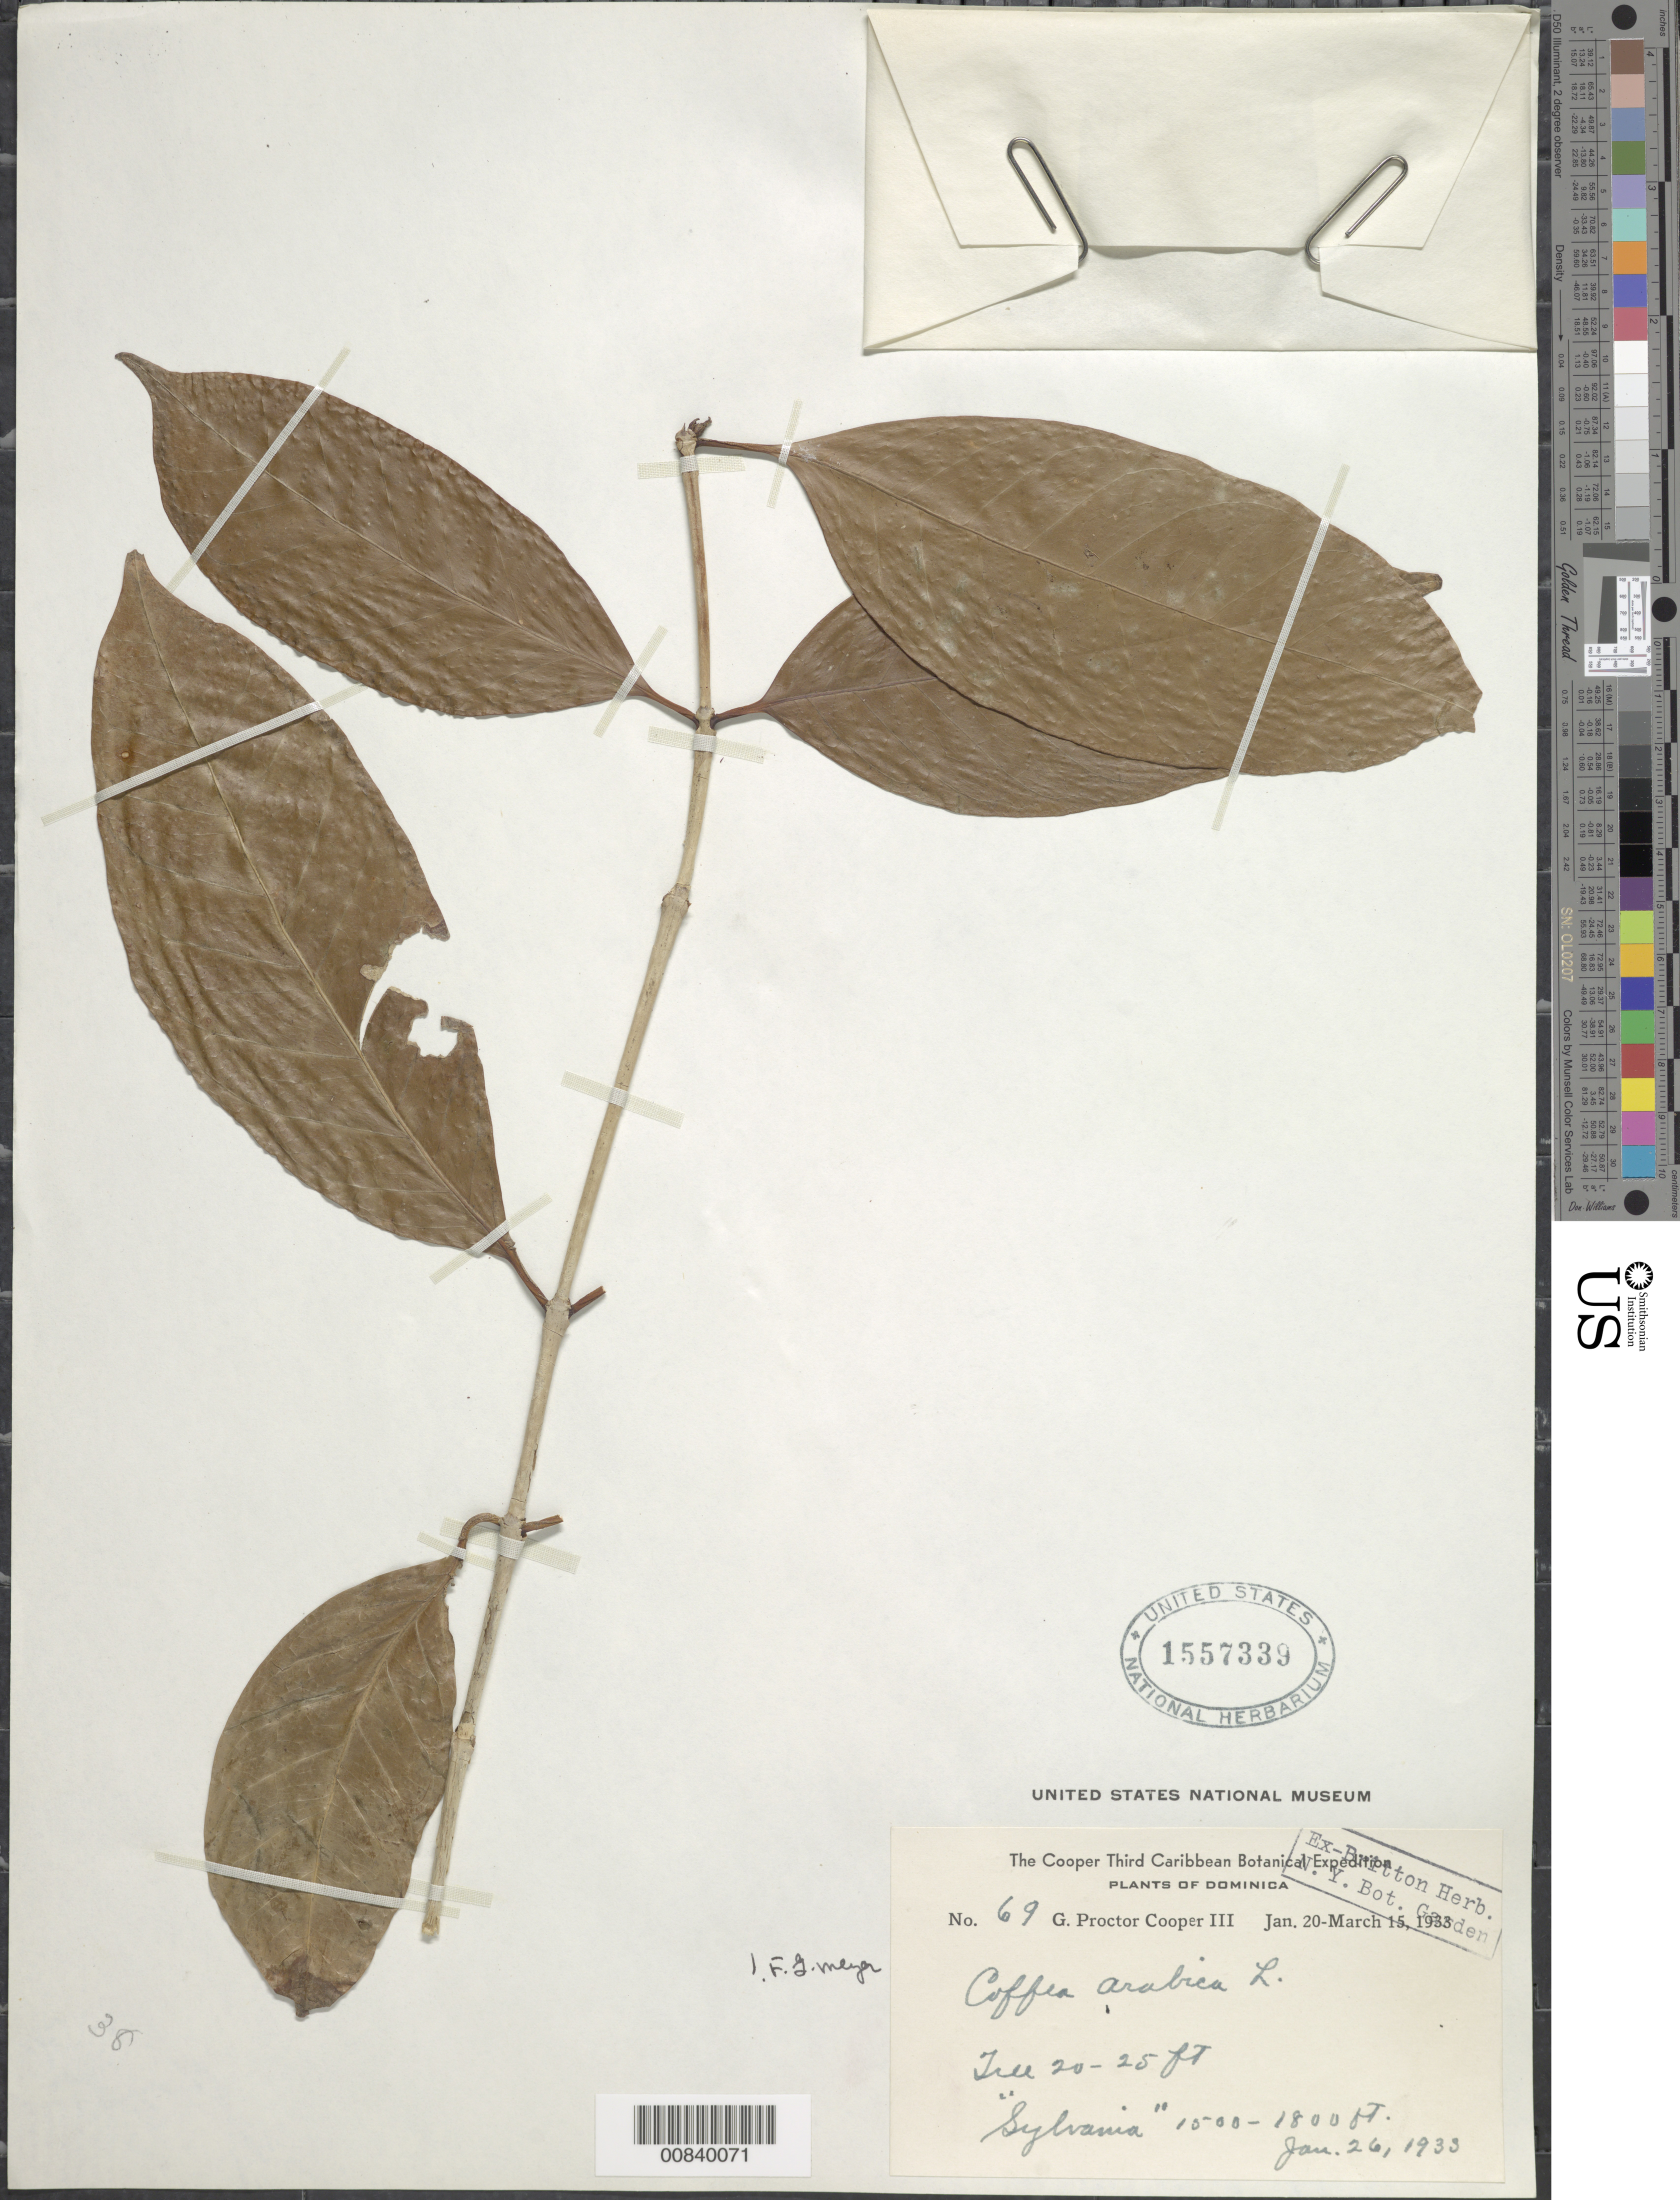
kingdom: Plantae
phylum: Tracheophyta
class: Magnoliopsida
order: Gentianales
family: Rubiaceae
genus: Coffea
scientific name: Coffea arabica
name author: L.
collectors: G. Cooper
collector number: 69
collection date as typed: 26 Jan 1933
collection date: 1933-01-26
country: Dominica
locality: Sylvania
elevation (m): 457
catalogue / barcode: US 1557339